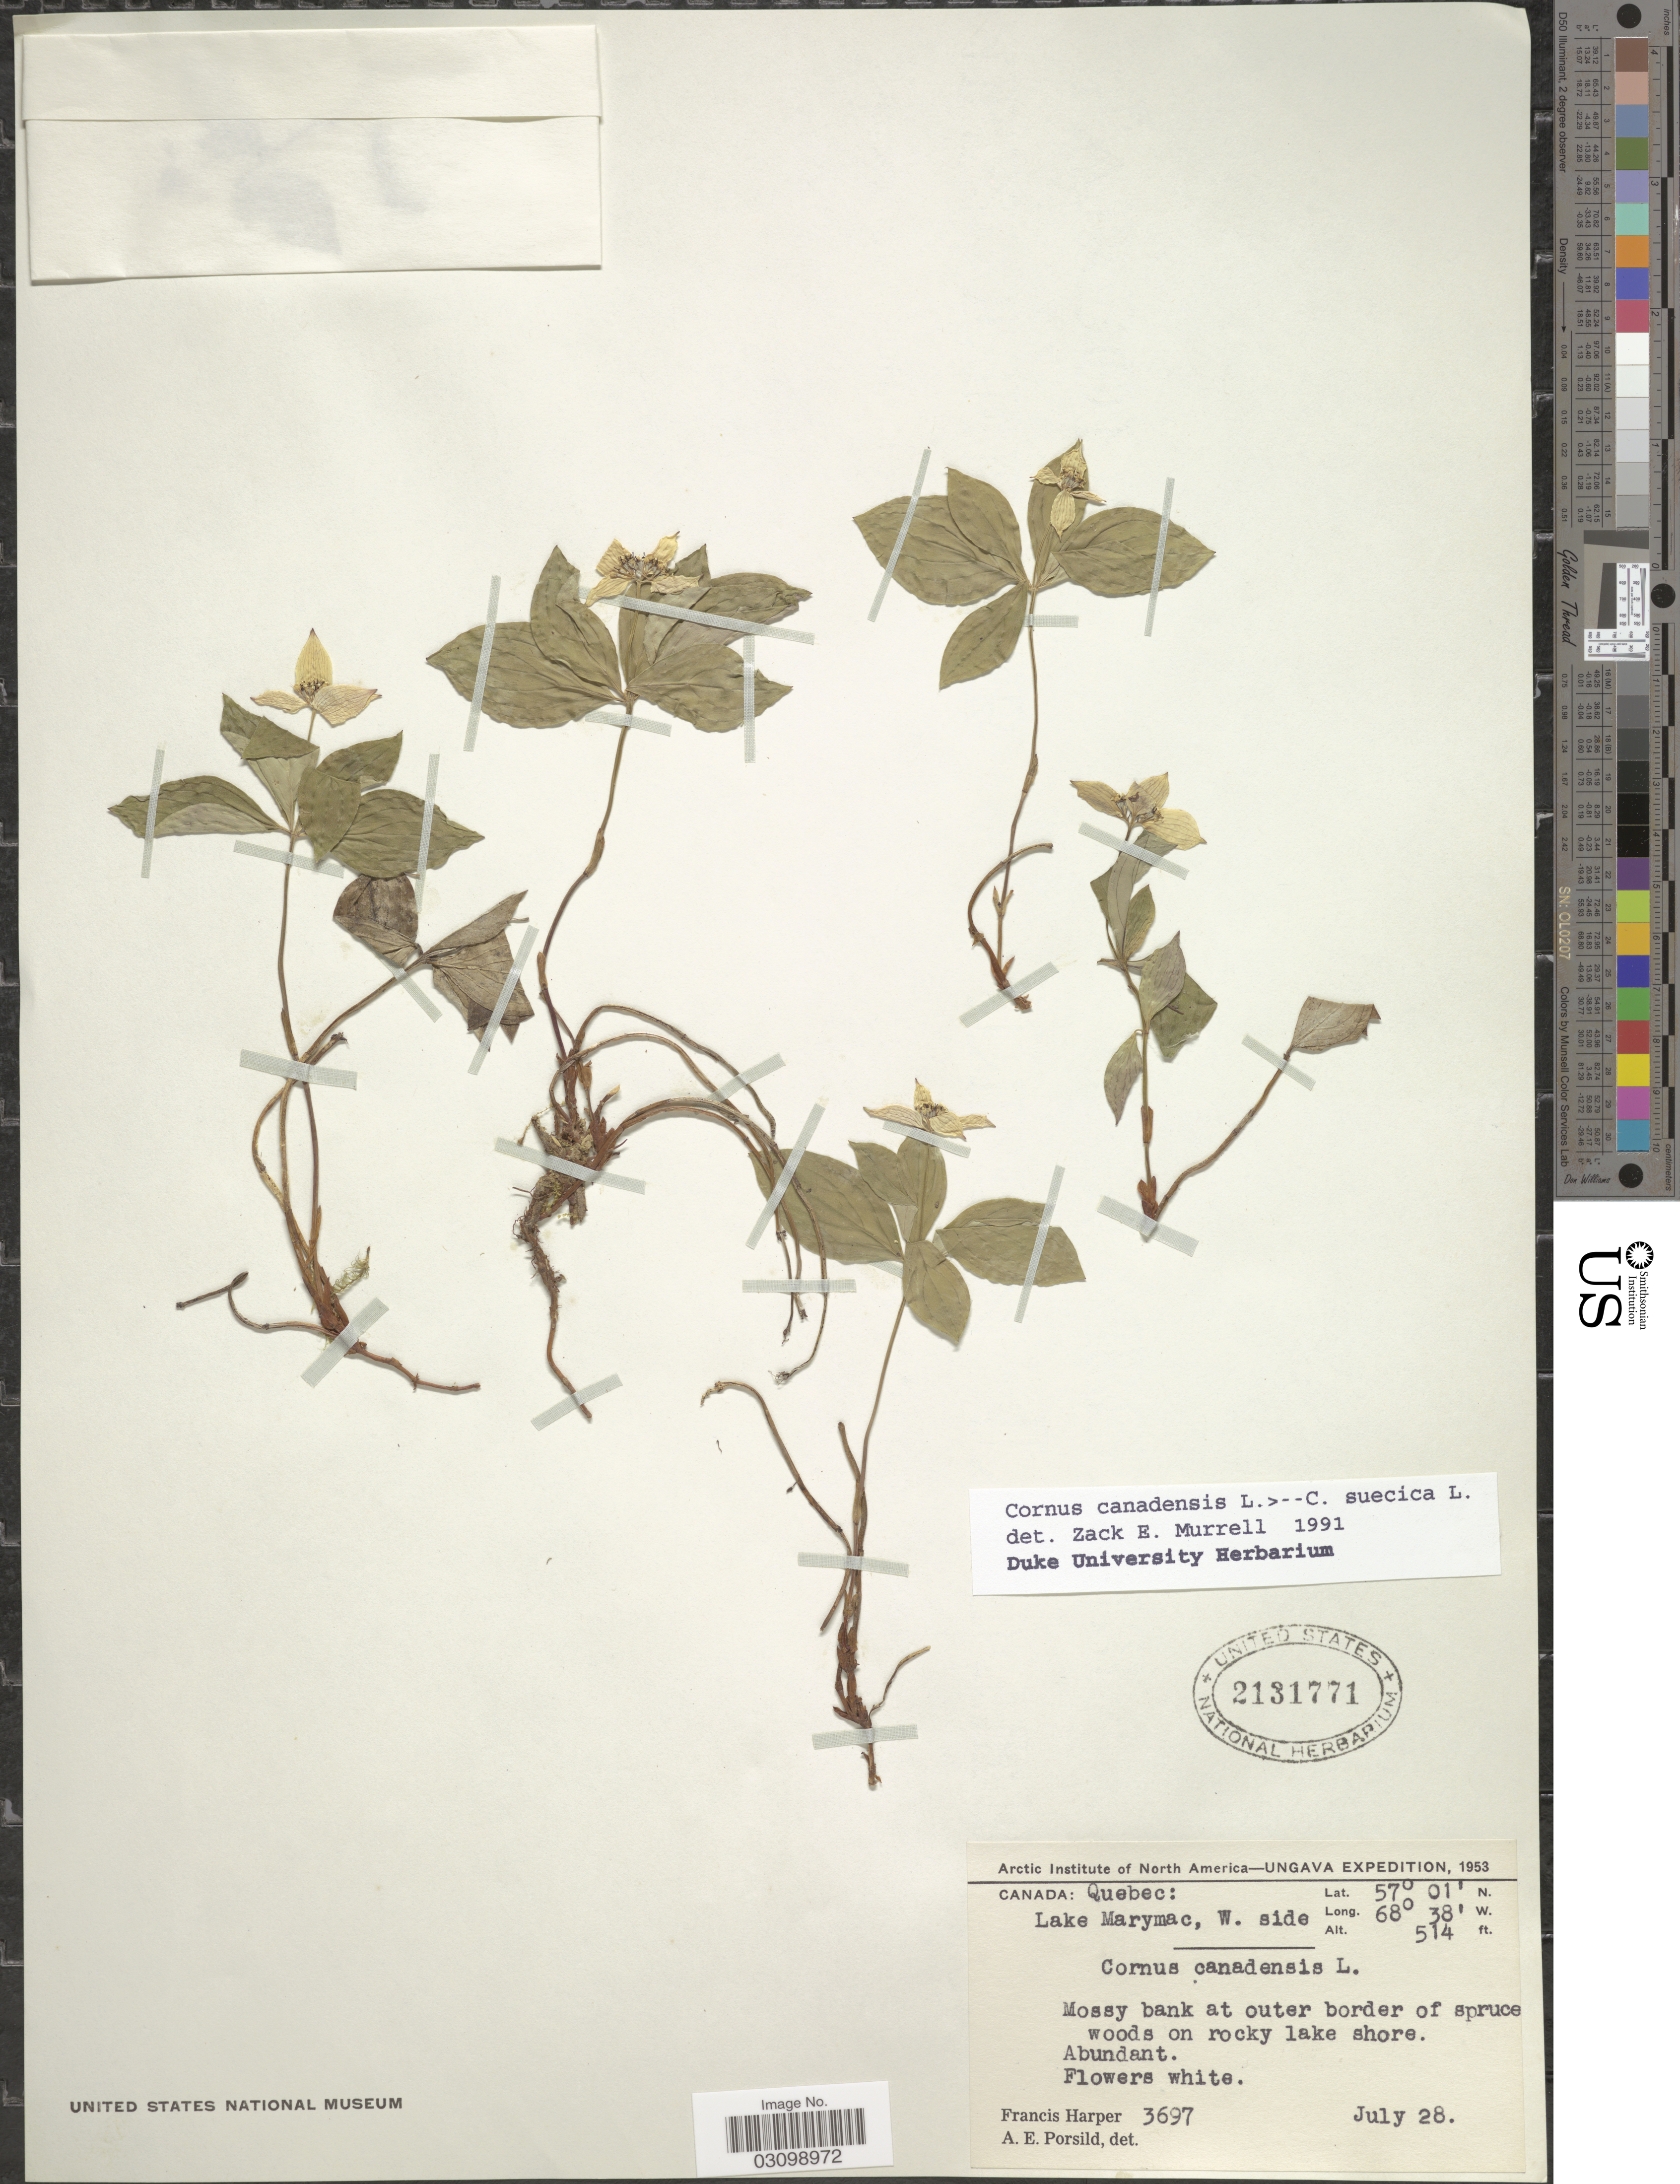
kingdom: Plantae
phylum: Tracheophyta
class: Magnoliopsida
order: Cornales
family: Cornaceae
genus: Cornus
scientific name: Cornus sp.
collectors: F. Harper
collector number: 3697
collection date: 1953-07-28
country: Canada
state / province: Quebec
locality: Lake Marymac, W. side.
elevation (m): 157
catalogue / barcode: US 2131771